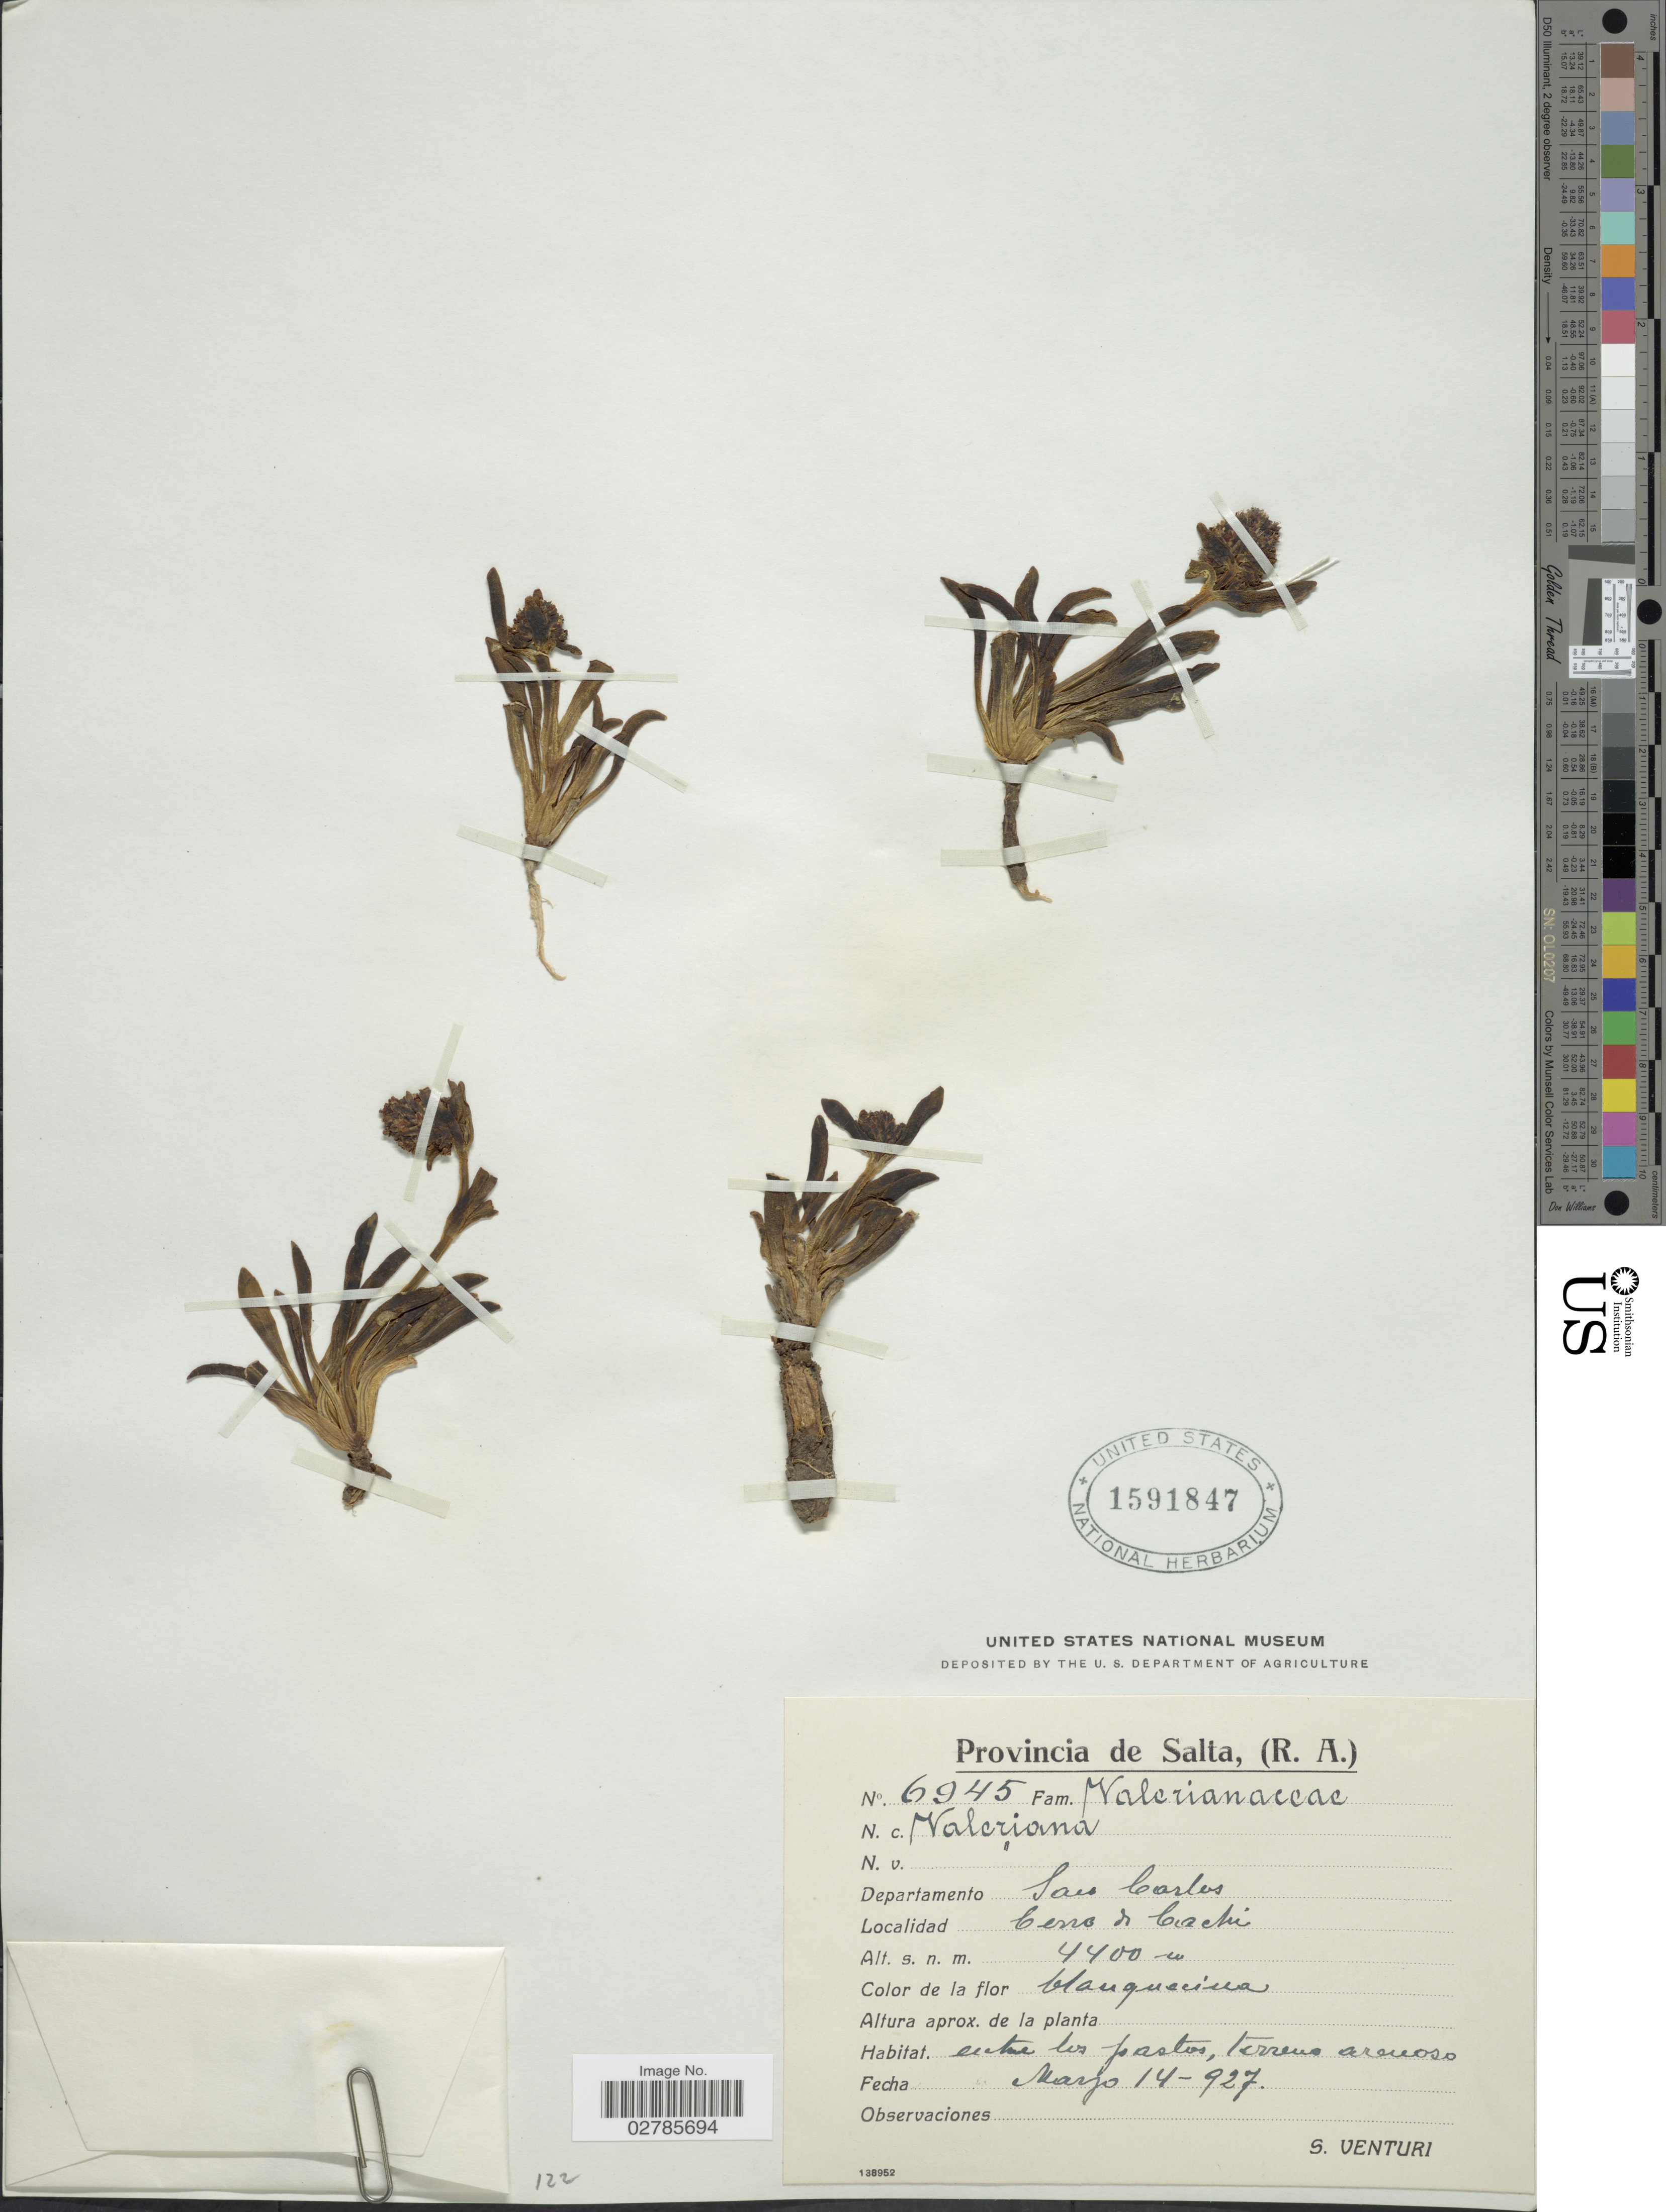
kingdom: Plantae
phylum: Tracheophyta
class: Magnoliopsida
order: Dipsacales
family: Caprifoliaceae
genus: Valeriana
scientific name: Valeriana sp.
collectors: S. Venturi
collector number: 6945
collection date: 1927-03-14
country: Argentina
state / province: Salta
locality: Departamento San Carlos, Cerro de Cachi.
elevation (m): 4400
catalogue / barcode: US 1591847